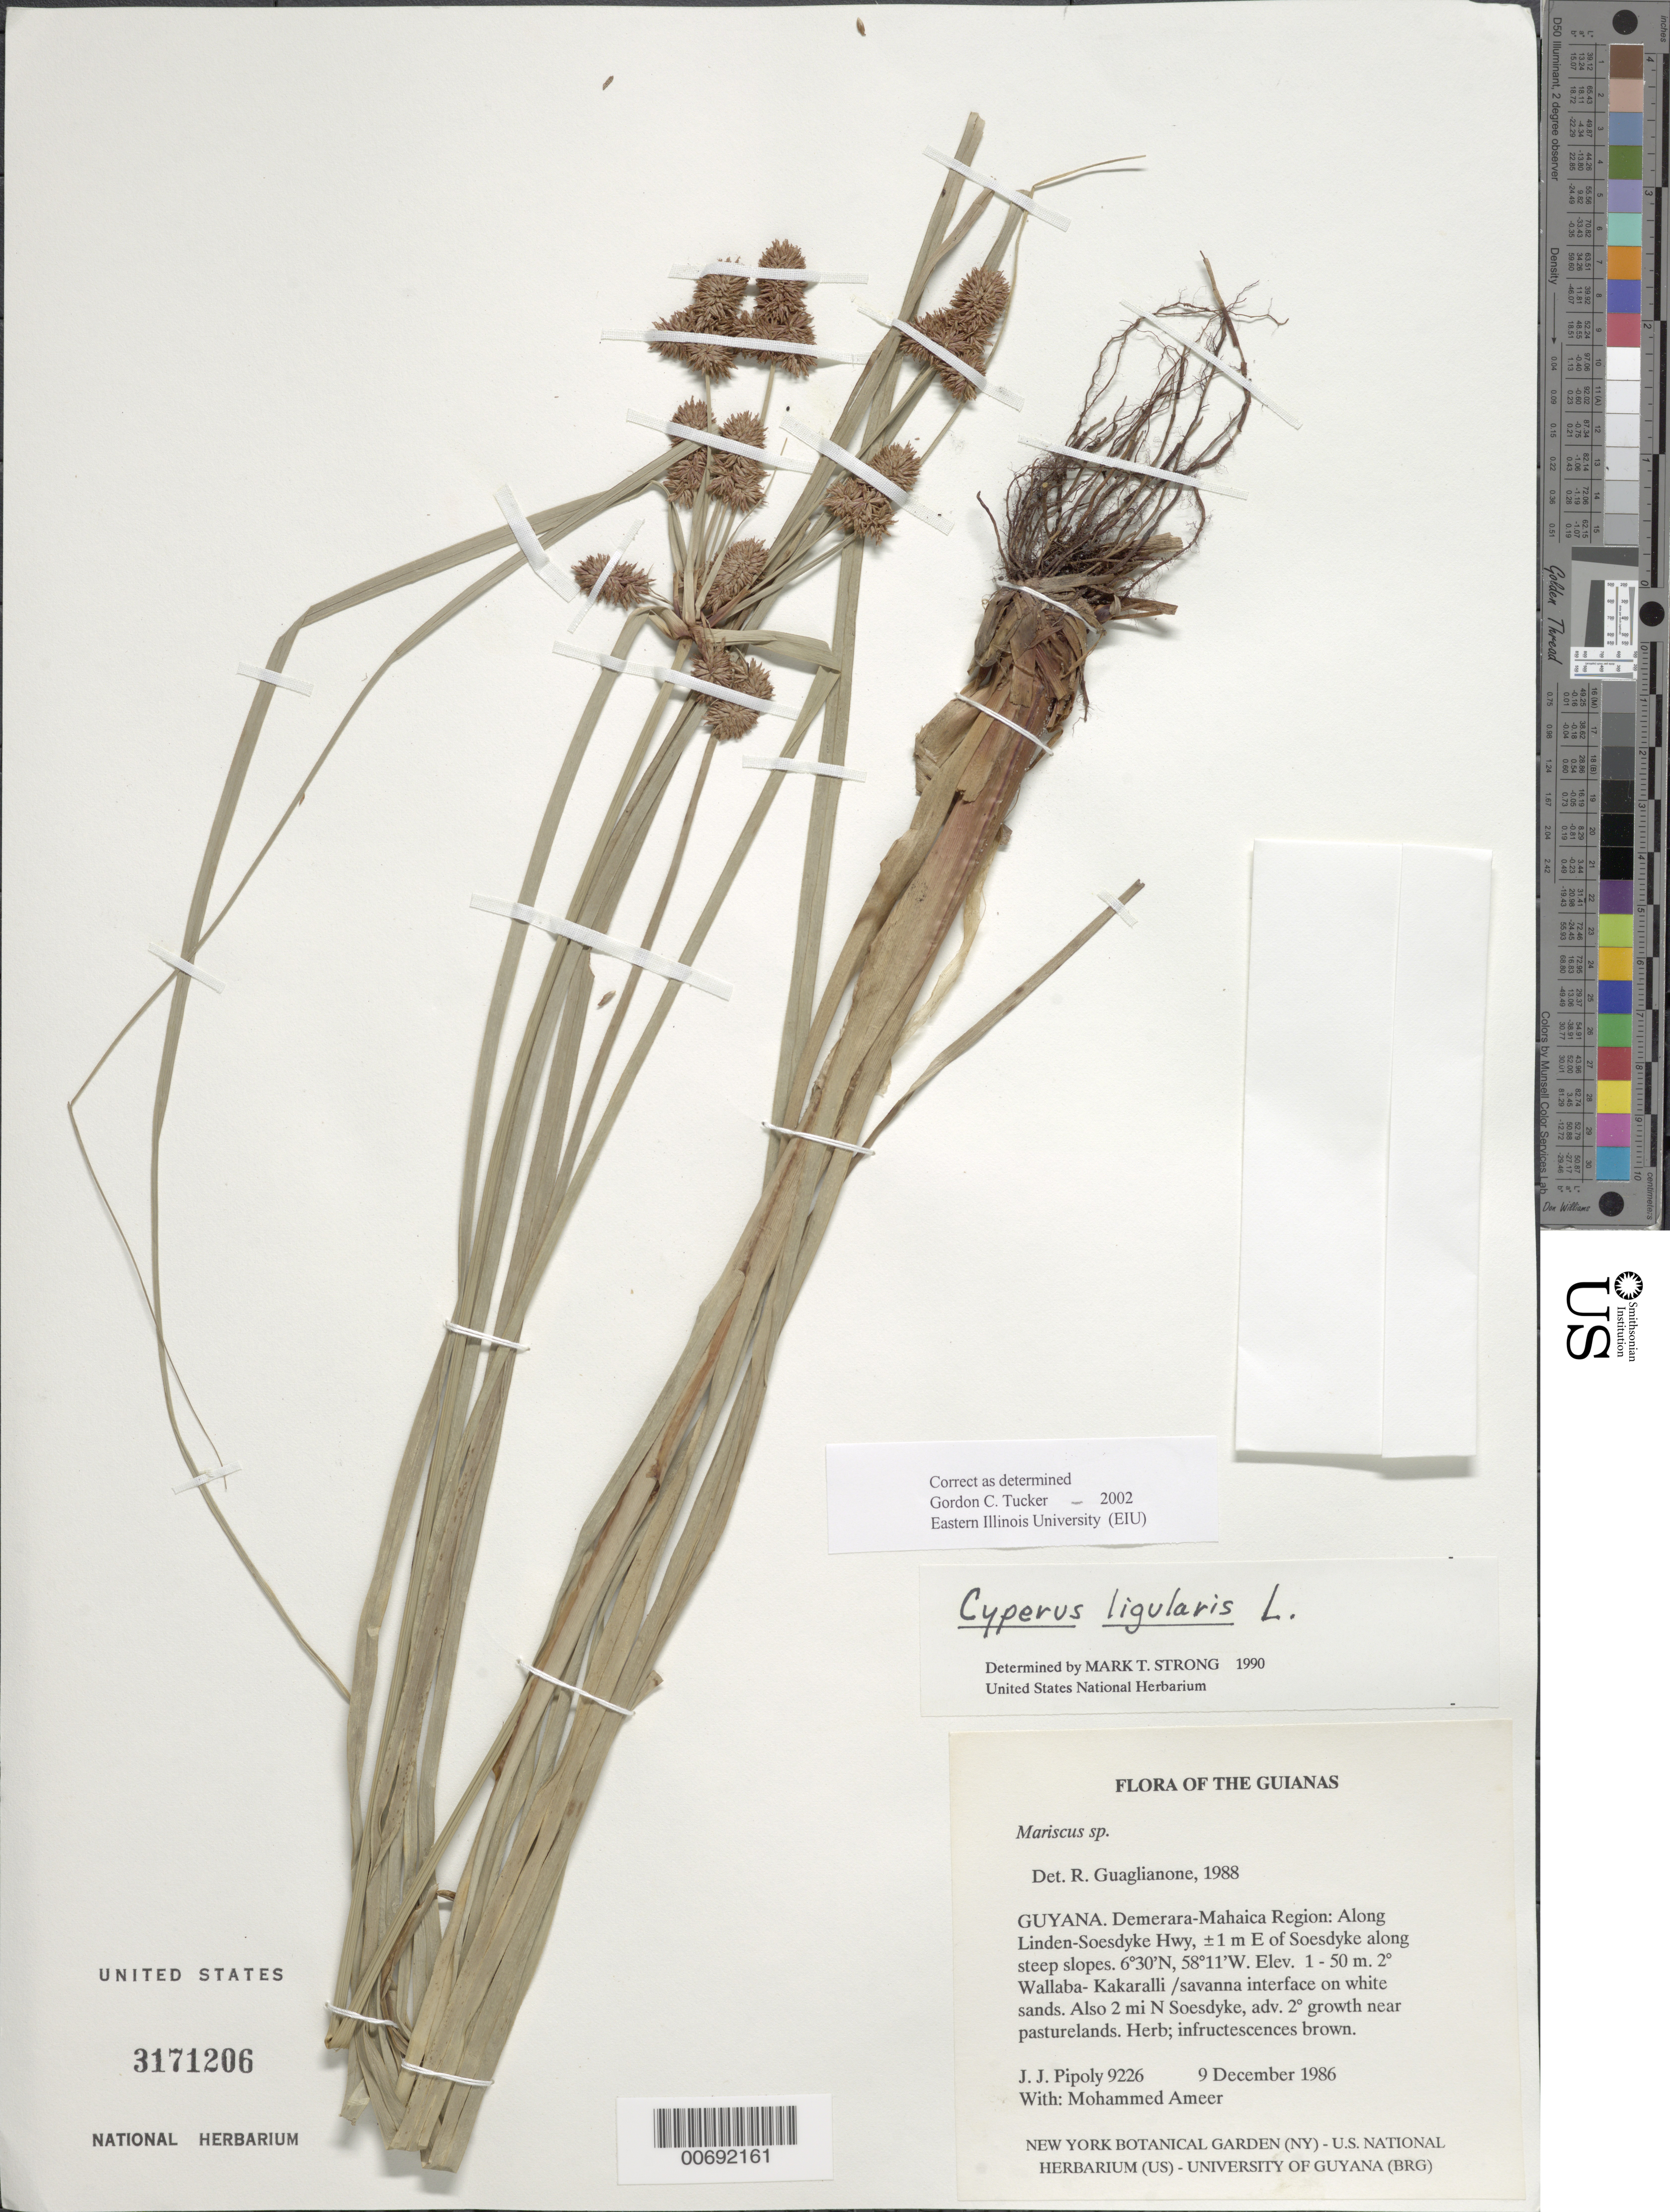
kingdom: Plantae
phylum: Tracheophyta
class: Liliopsida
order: Poales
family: Cyperaceae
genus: Cyperus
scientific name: Cyperus ligularis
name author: L.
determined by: Tucker, G. C.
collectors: J. J. Pipoly & M. Ameer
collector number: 9226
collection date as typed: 9 December 1986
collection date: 1986-12-09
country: Guyana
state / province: Demerara-Mahaica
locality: Along Linden-Soesdyke Hwy, ±1 m E of Soesdyke along steep slopes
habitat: Secondary Wallaba-Kakaralli - savanna interface on white sands. Also 2 mi N Soesdyke, adv. secondary growth near pasturelands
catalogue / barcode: US 3171206